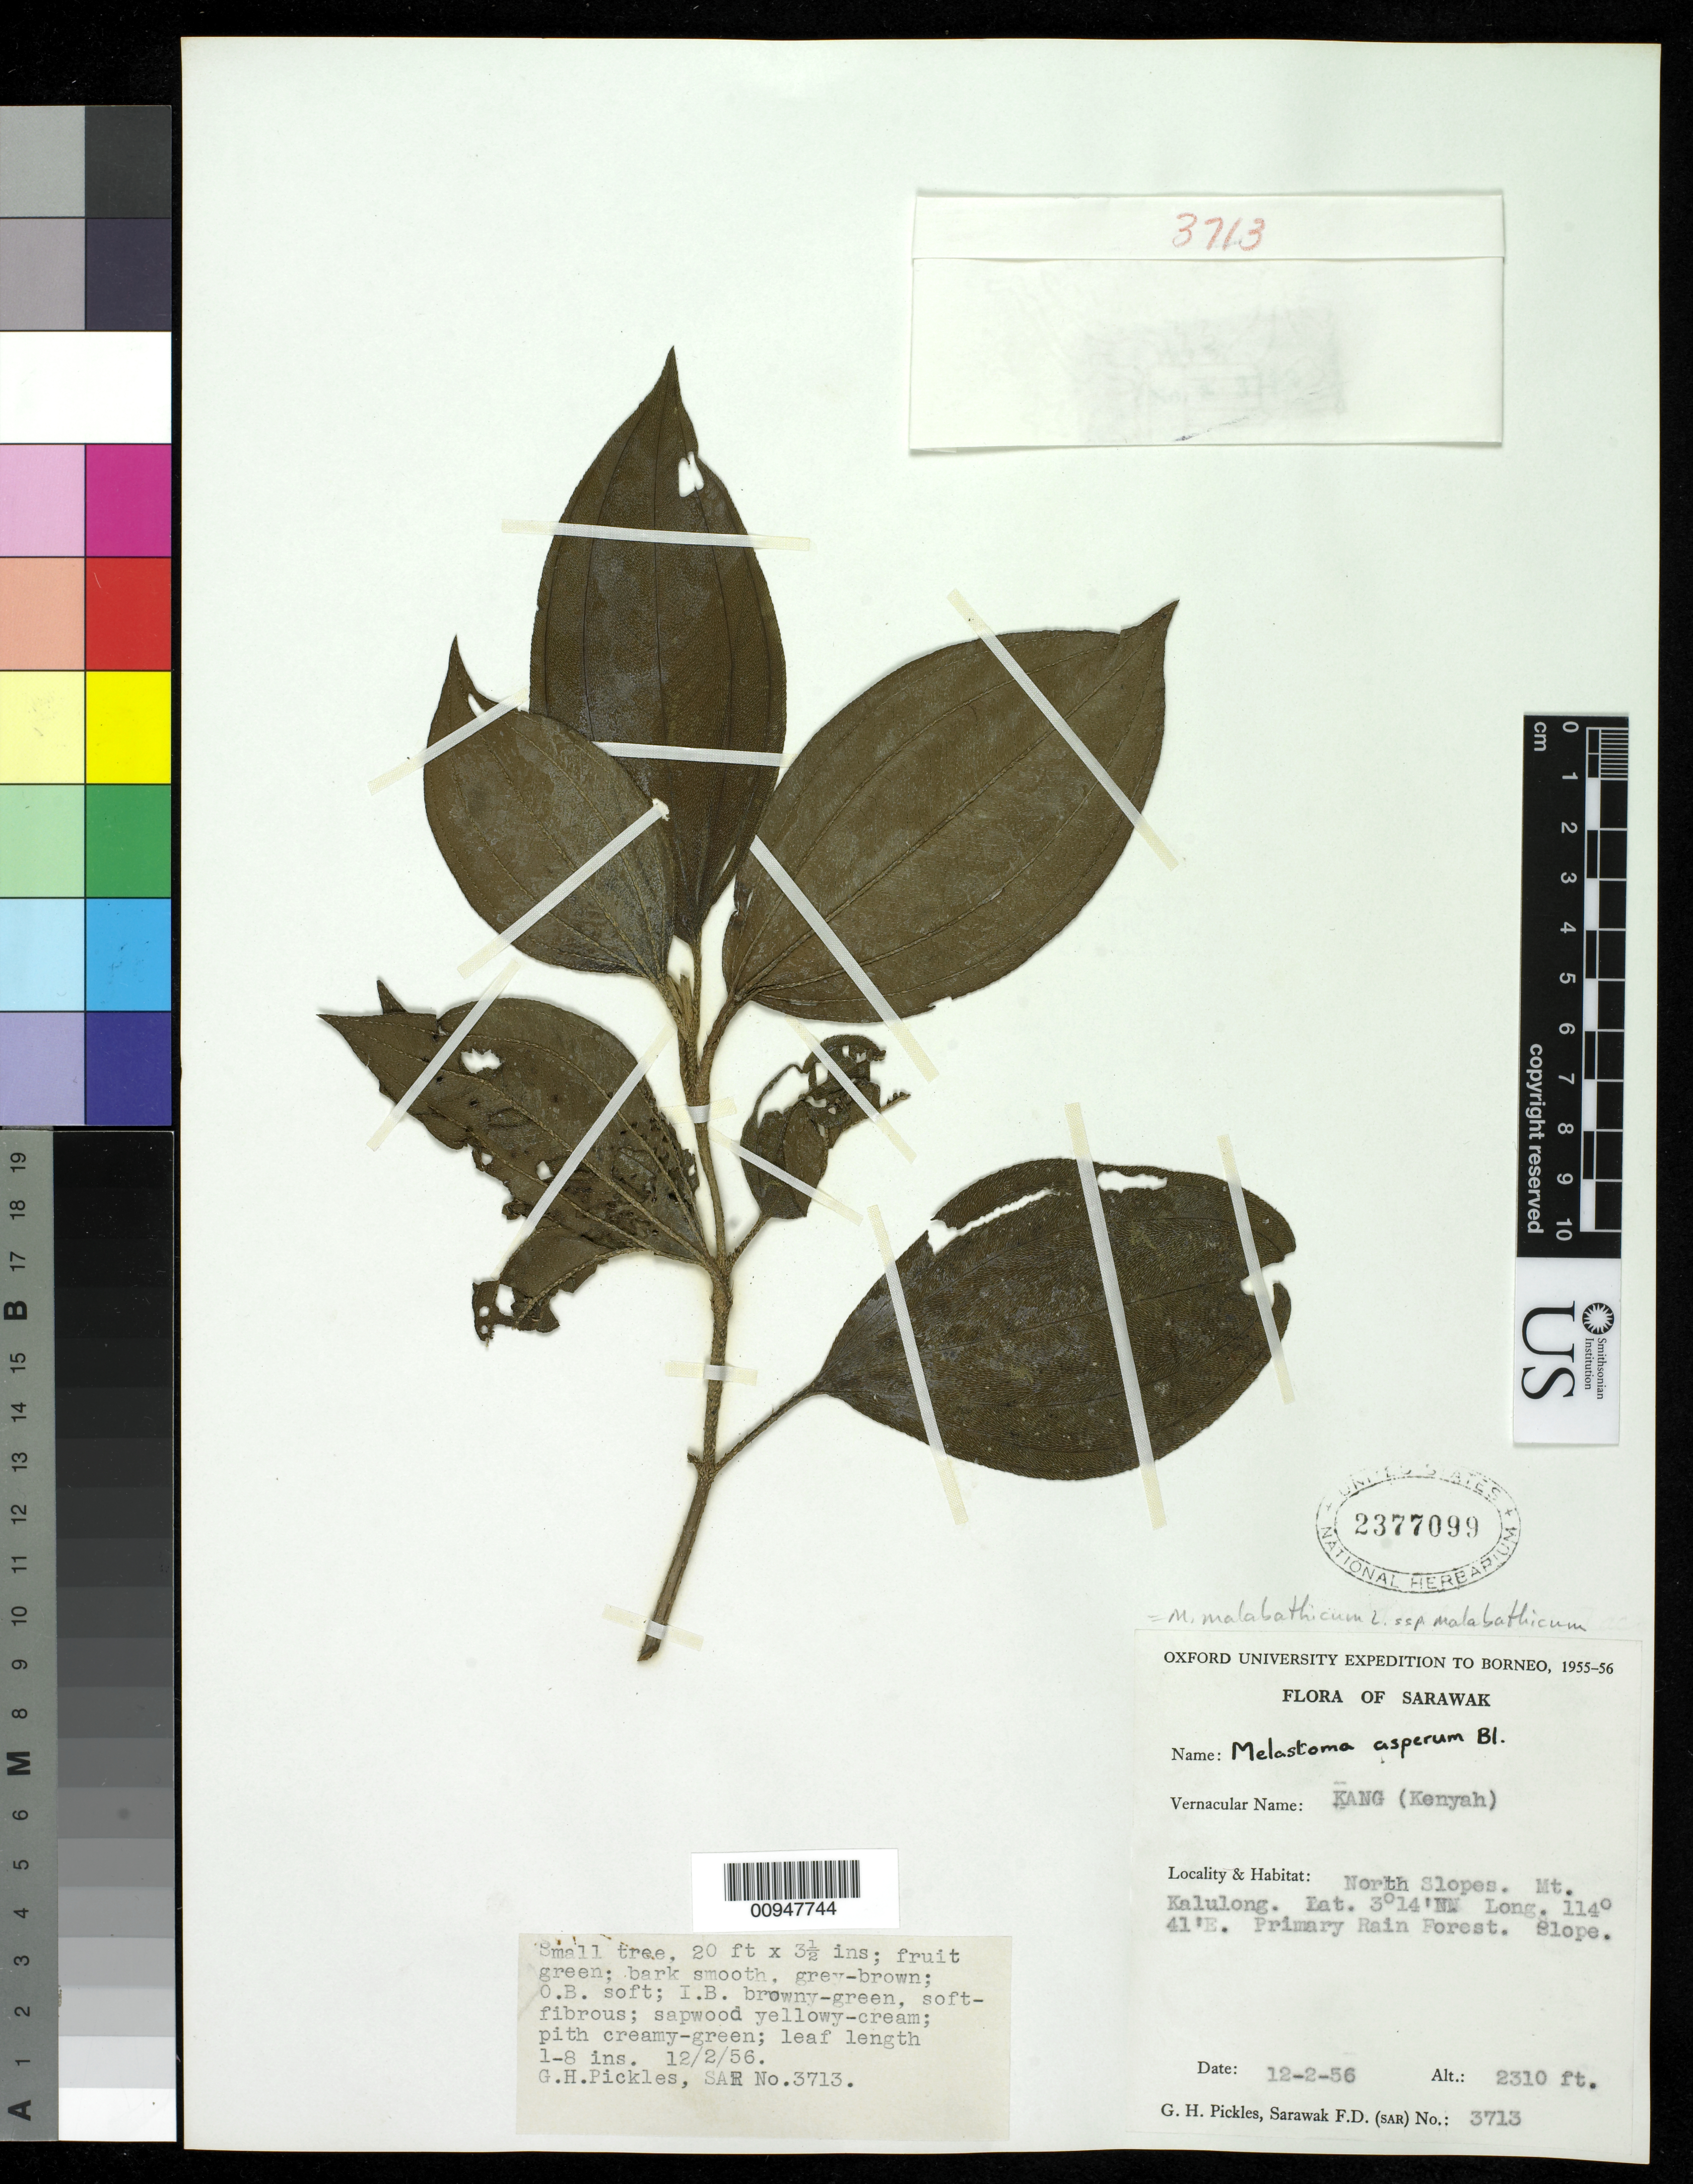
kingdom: Plantae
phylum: Tracheophyta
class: Magnoliopsida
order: Myrtales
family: Melastomataceae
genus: Melastoma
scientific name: Melastoma malabathricum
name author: L.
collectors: G. Pickles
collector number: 3713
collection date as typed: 12 Feb 1956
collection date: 1956-02-12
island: Island Unknown or uncertain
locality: North Slopes Mt. Kalulong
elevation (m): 704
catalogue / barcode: US 2377099